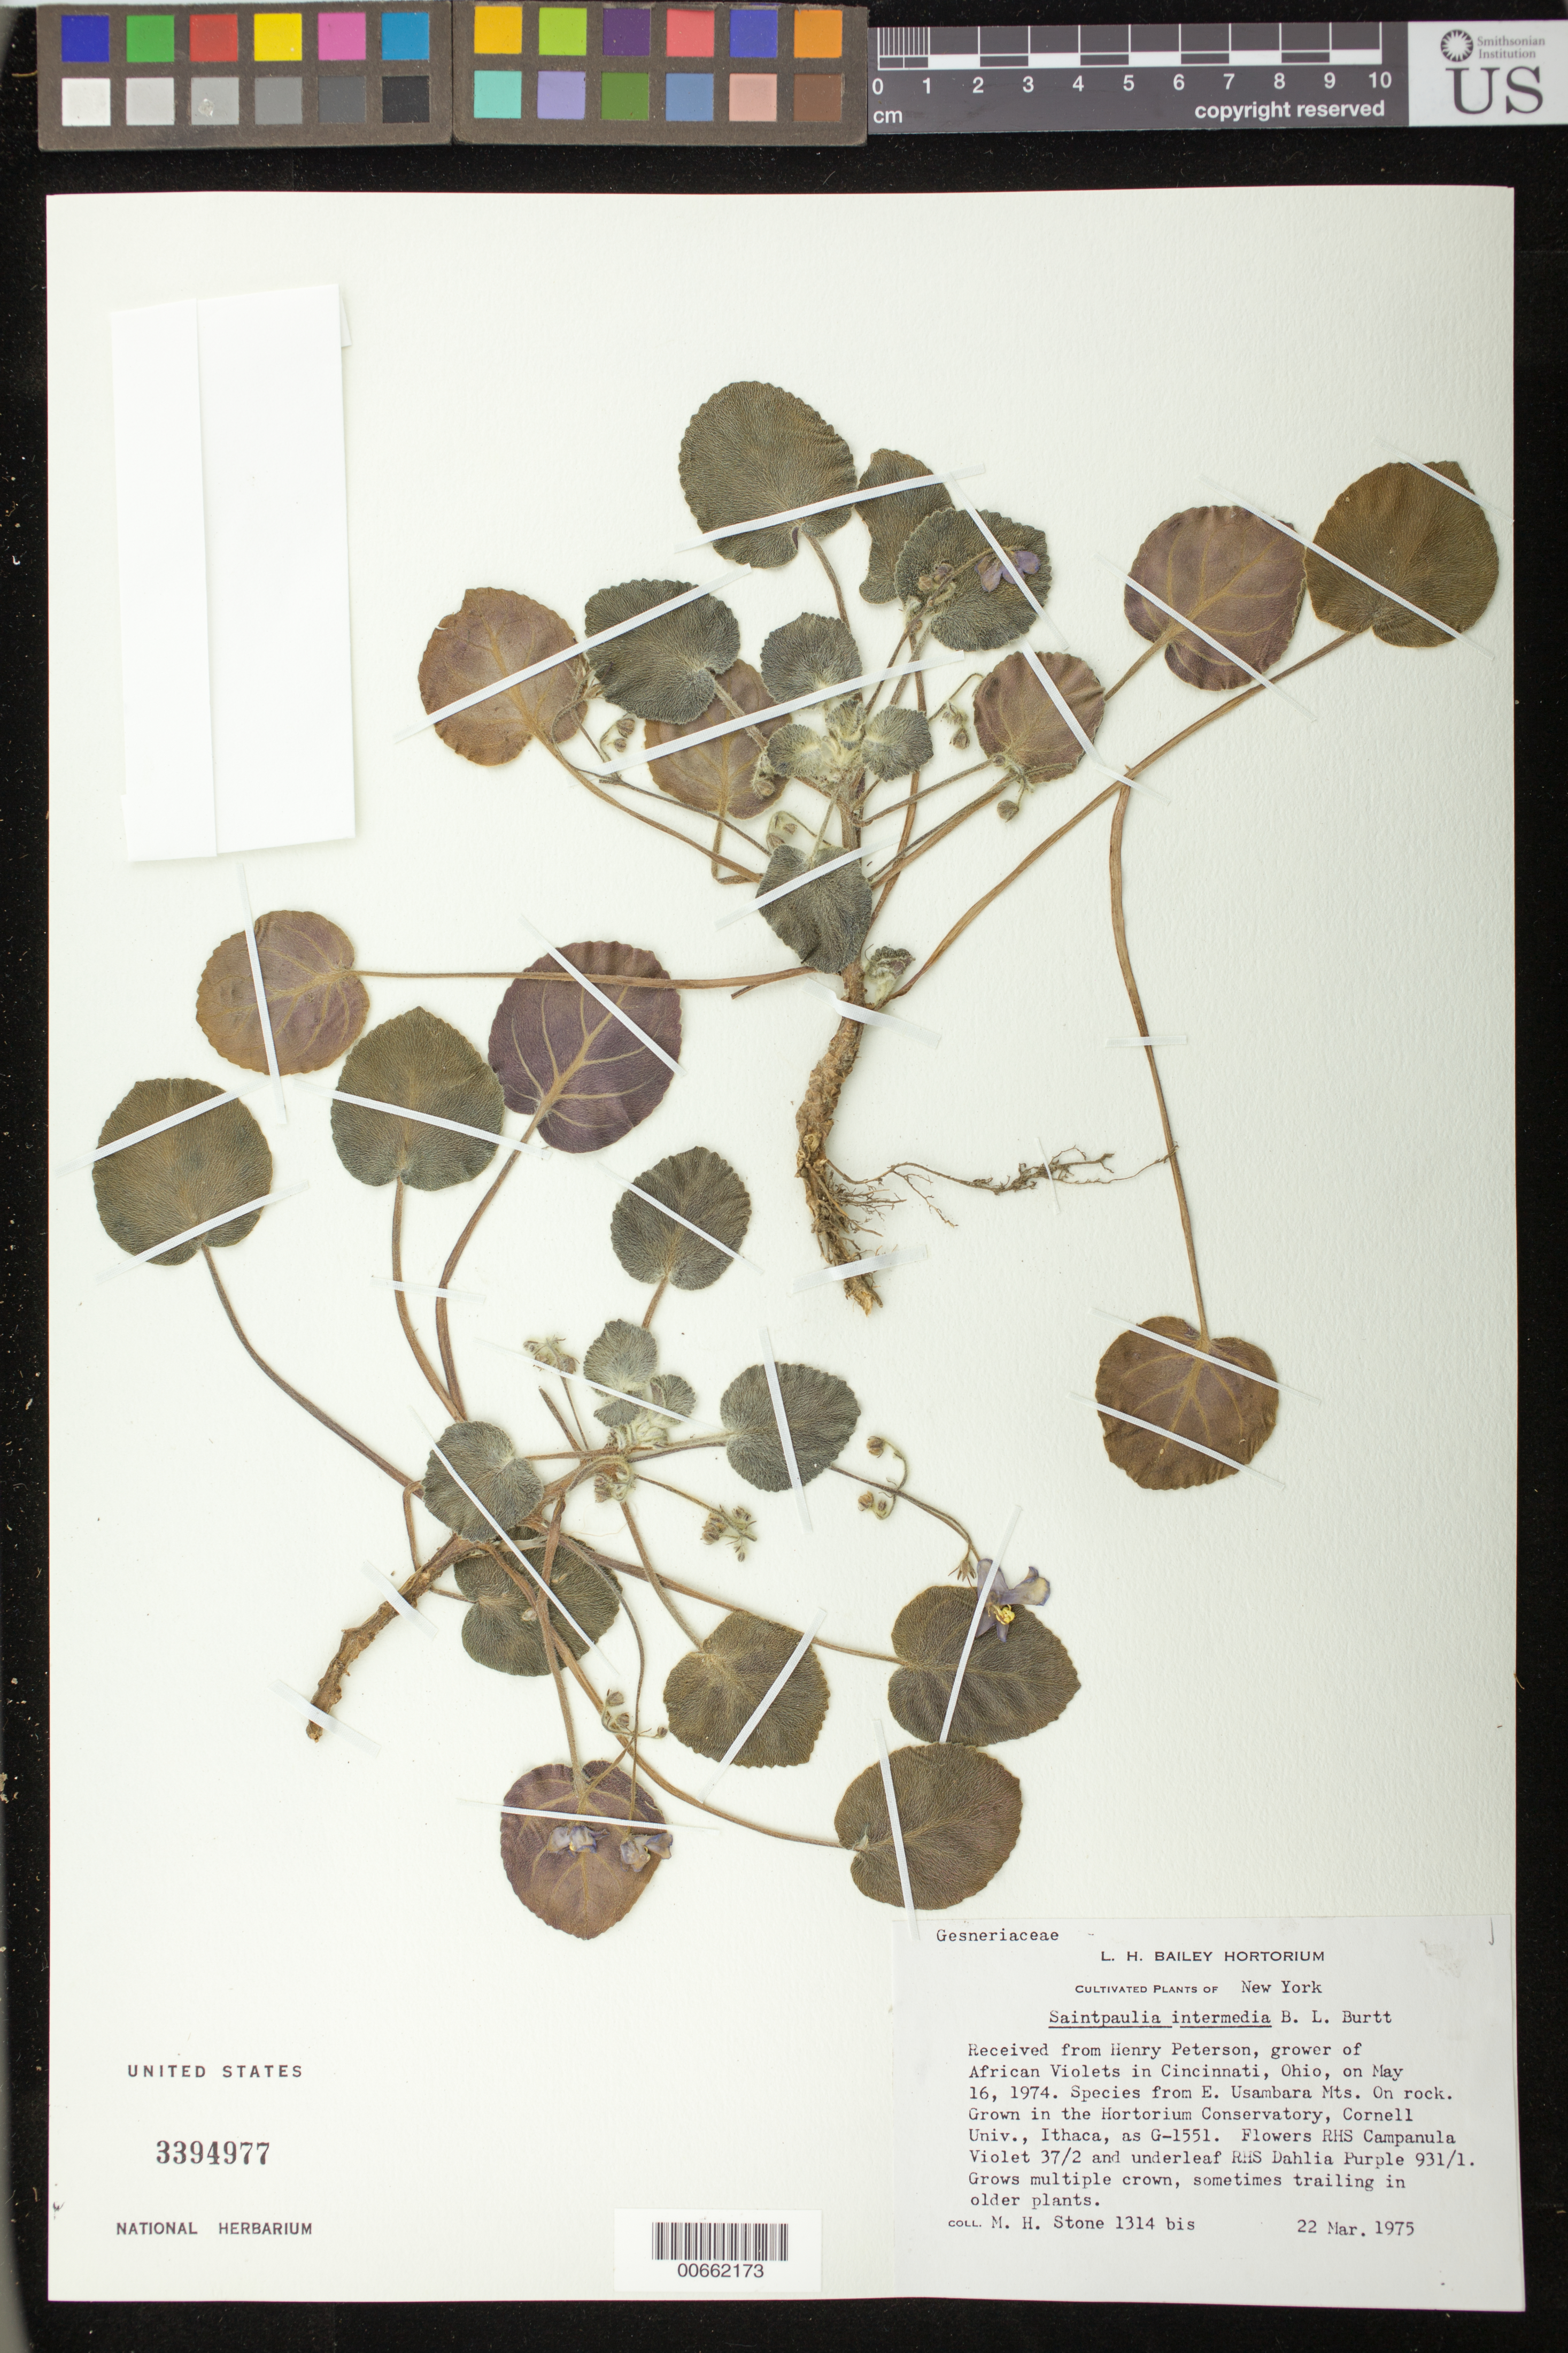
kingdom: Plantae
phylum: Tracheophyta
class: Magnoliopsida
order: Lamiales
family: Gesneriaceae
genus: Streptocarpus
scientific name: Streptocarpus ionanthus subsp. pendulus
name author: (B.L. Burtt) Christenh.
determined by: Skog, Laurence E.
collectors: M. Stone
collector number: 1314 bis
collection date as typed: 22 Mar 1975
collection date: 1975-03-22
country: United States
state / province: New York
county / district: Tompkins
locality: Cornell Univ.: Bailey Hortorium.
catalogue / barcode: US 3394977